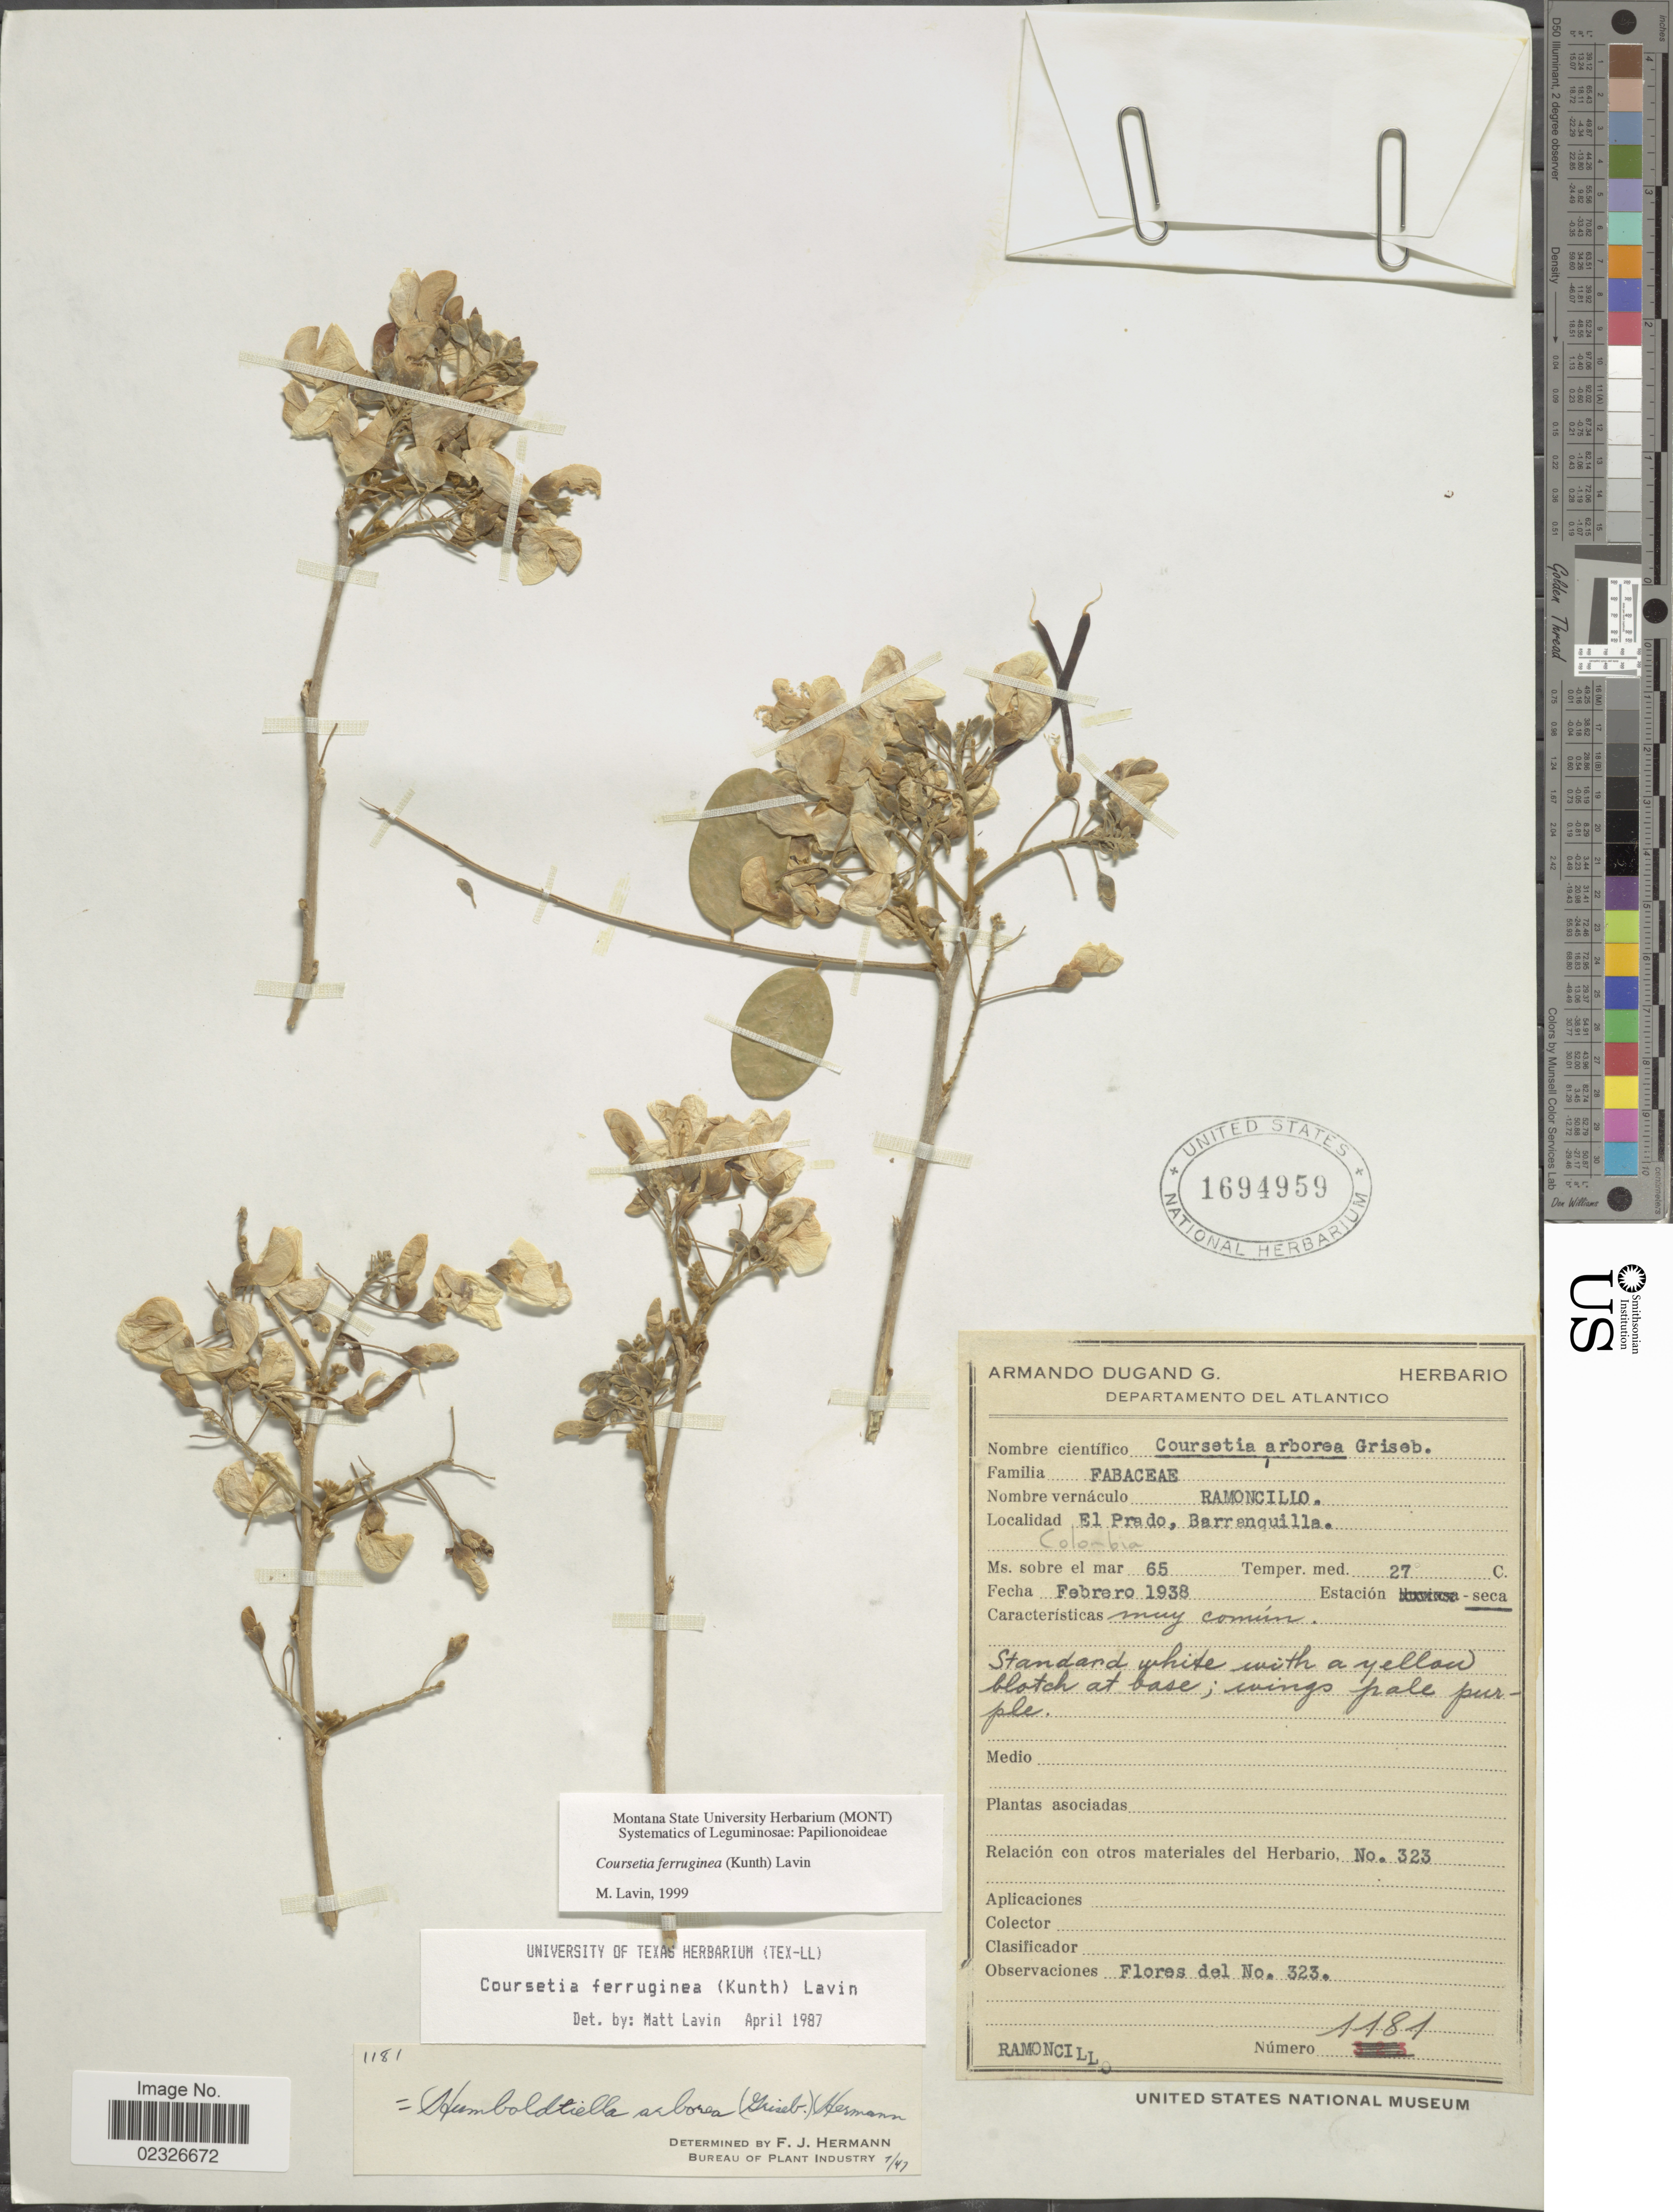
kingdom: Plantae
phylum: Tracheophyta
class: Magnoliopsida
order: Fabales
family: Fabaceae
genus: Coursetia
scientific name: Coursetia ferruginea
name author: (Kunth) Lavin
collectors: A. Dugand G.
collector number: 323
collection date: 1938-02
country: Colombia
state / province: Atlántico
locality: Departamento del Atlantico. El Prado, Barranquilla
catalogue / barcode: US 1694959